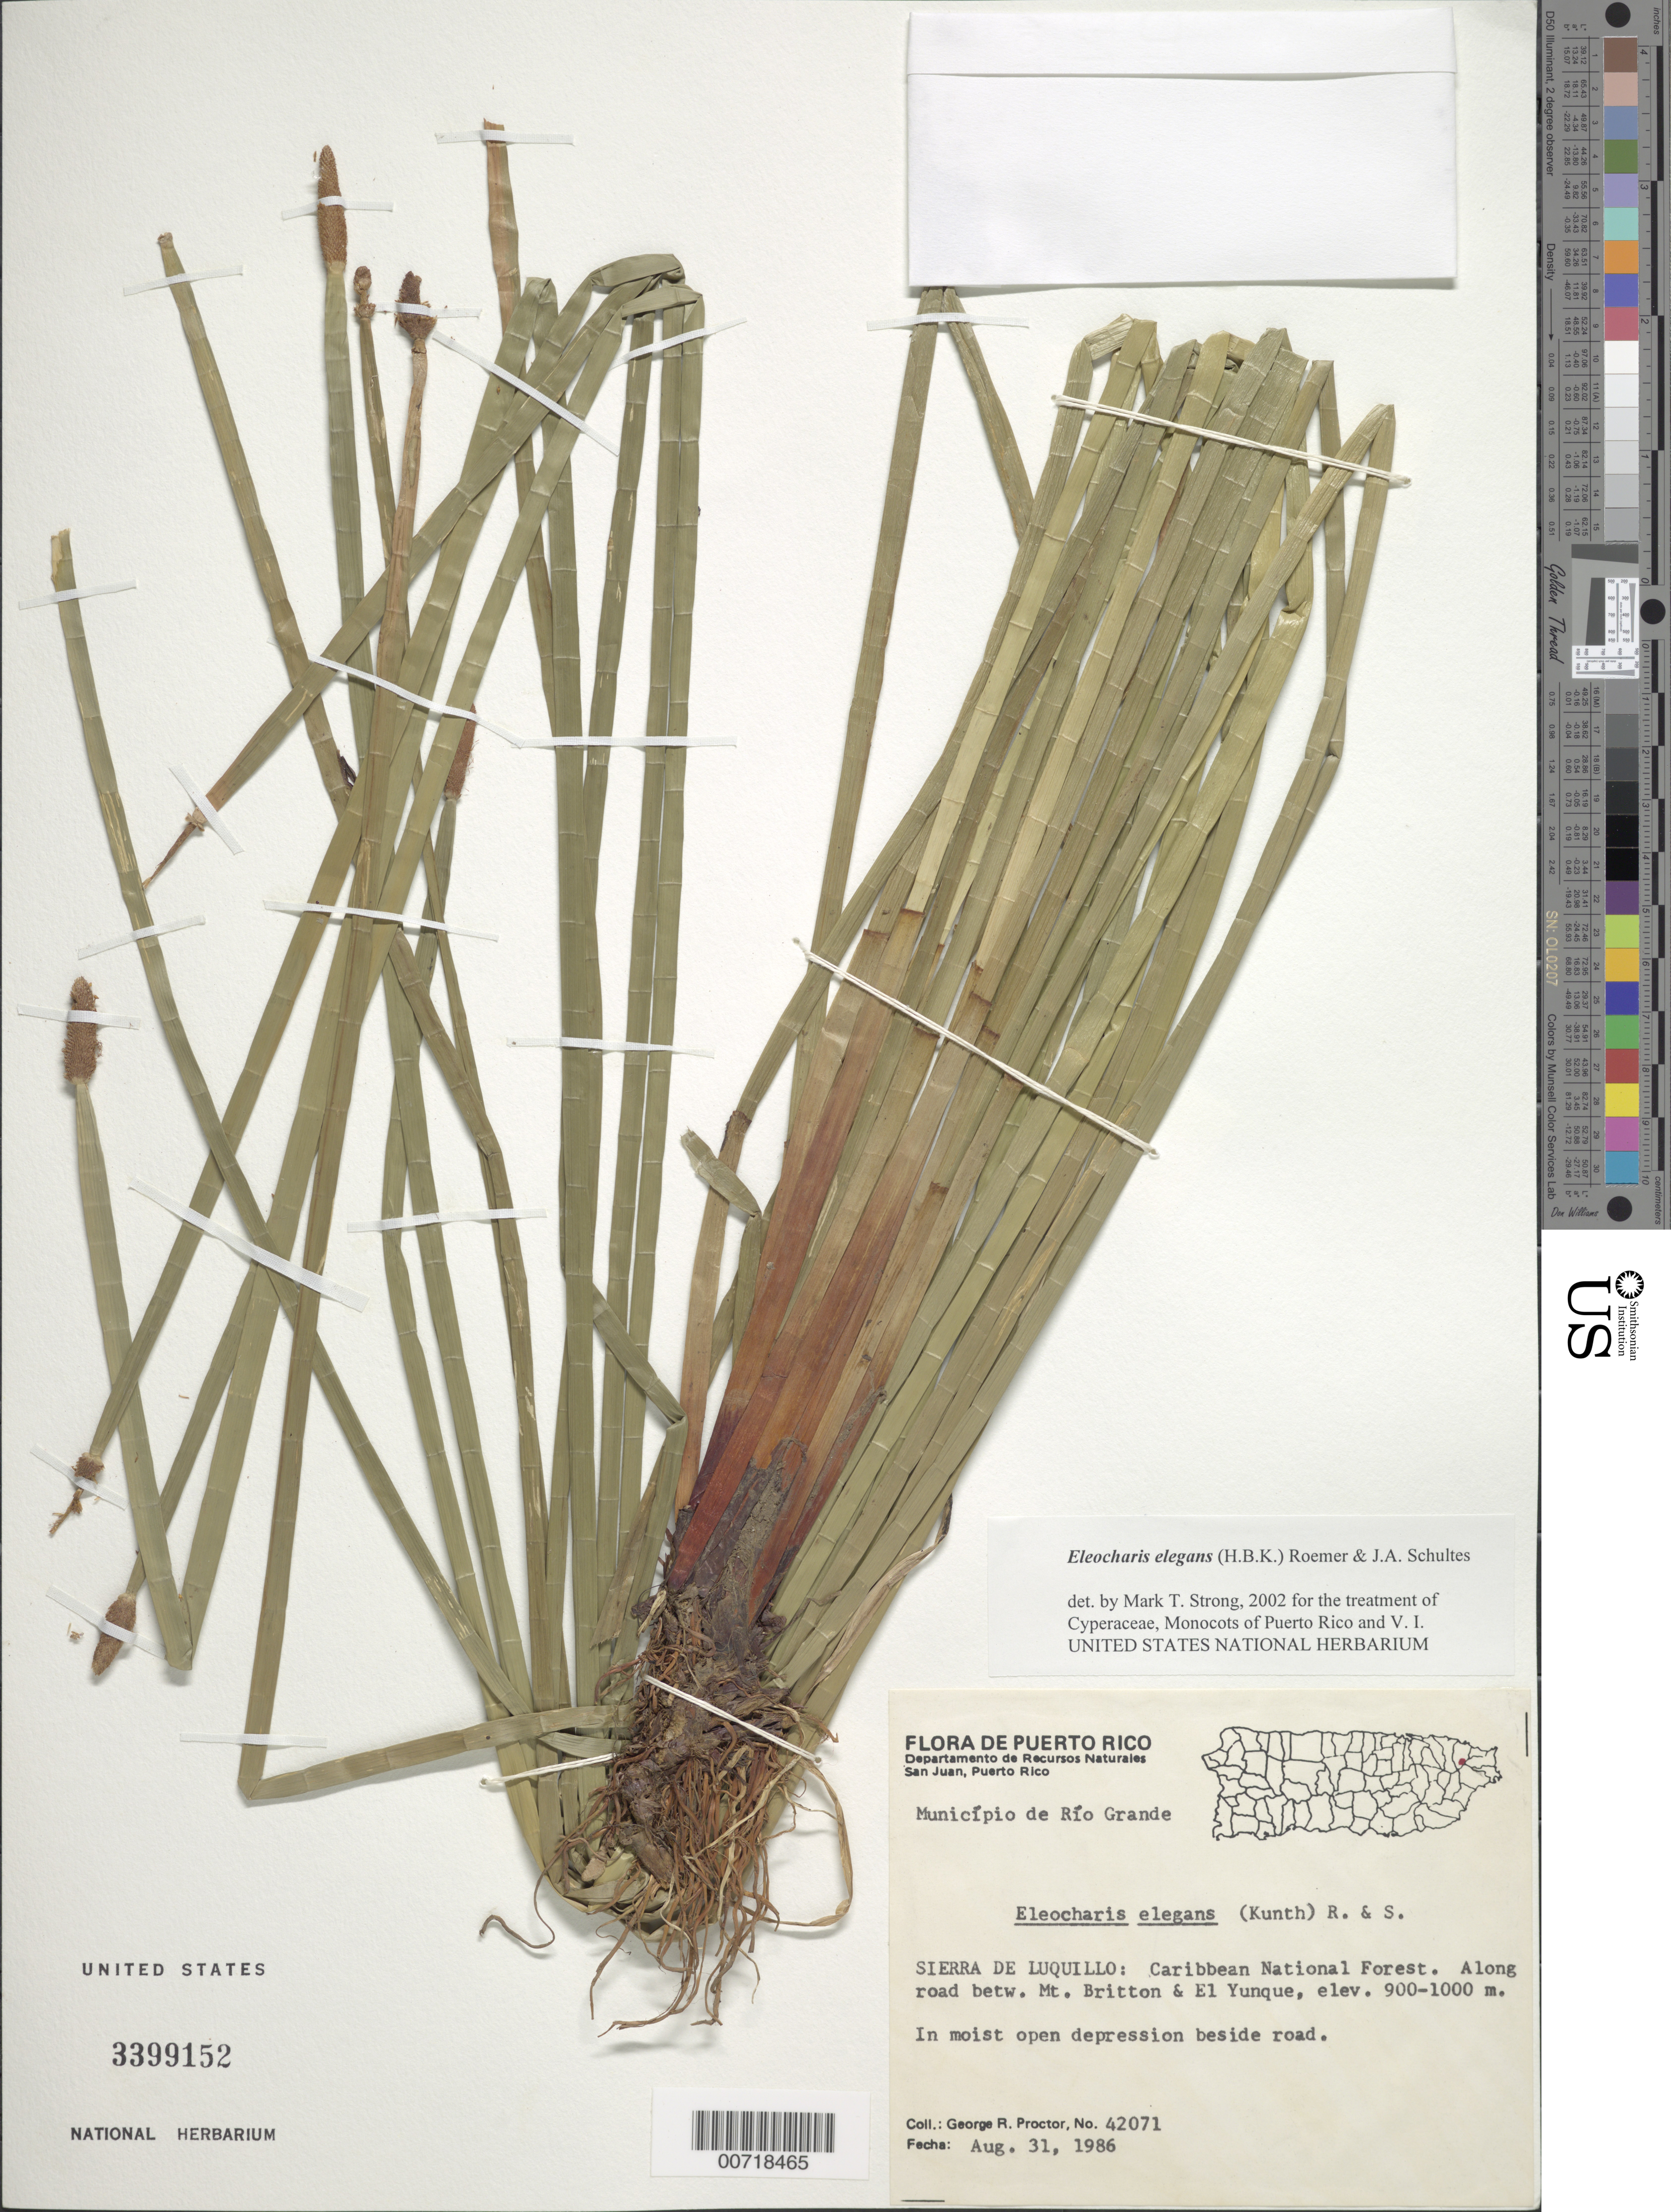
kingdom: Plantae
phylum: Tracheophyta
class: Liliopsida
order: Poales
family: Cyperaceae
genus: Eleocharis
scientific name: Eleocharis elegans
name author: (Kunth) Roem. & Schult.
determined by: Strong, M. T., (US), Smithsonian Institution - National Museum of Natural History (UNITED STATES)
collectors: G. R. Proctor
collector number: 42071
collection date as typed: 31 Aug 1986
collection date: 1986-08-31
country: Puerto Rico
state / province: Luquillo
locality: Río Grande: Sierra de Luquillo, Caribbean National Forest. Along road between Mt. Britton & El Yunque.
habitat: In moist open depression beside road.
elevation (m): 900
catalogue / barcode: US 3399152